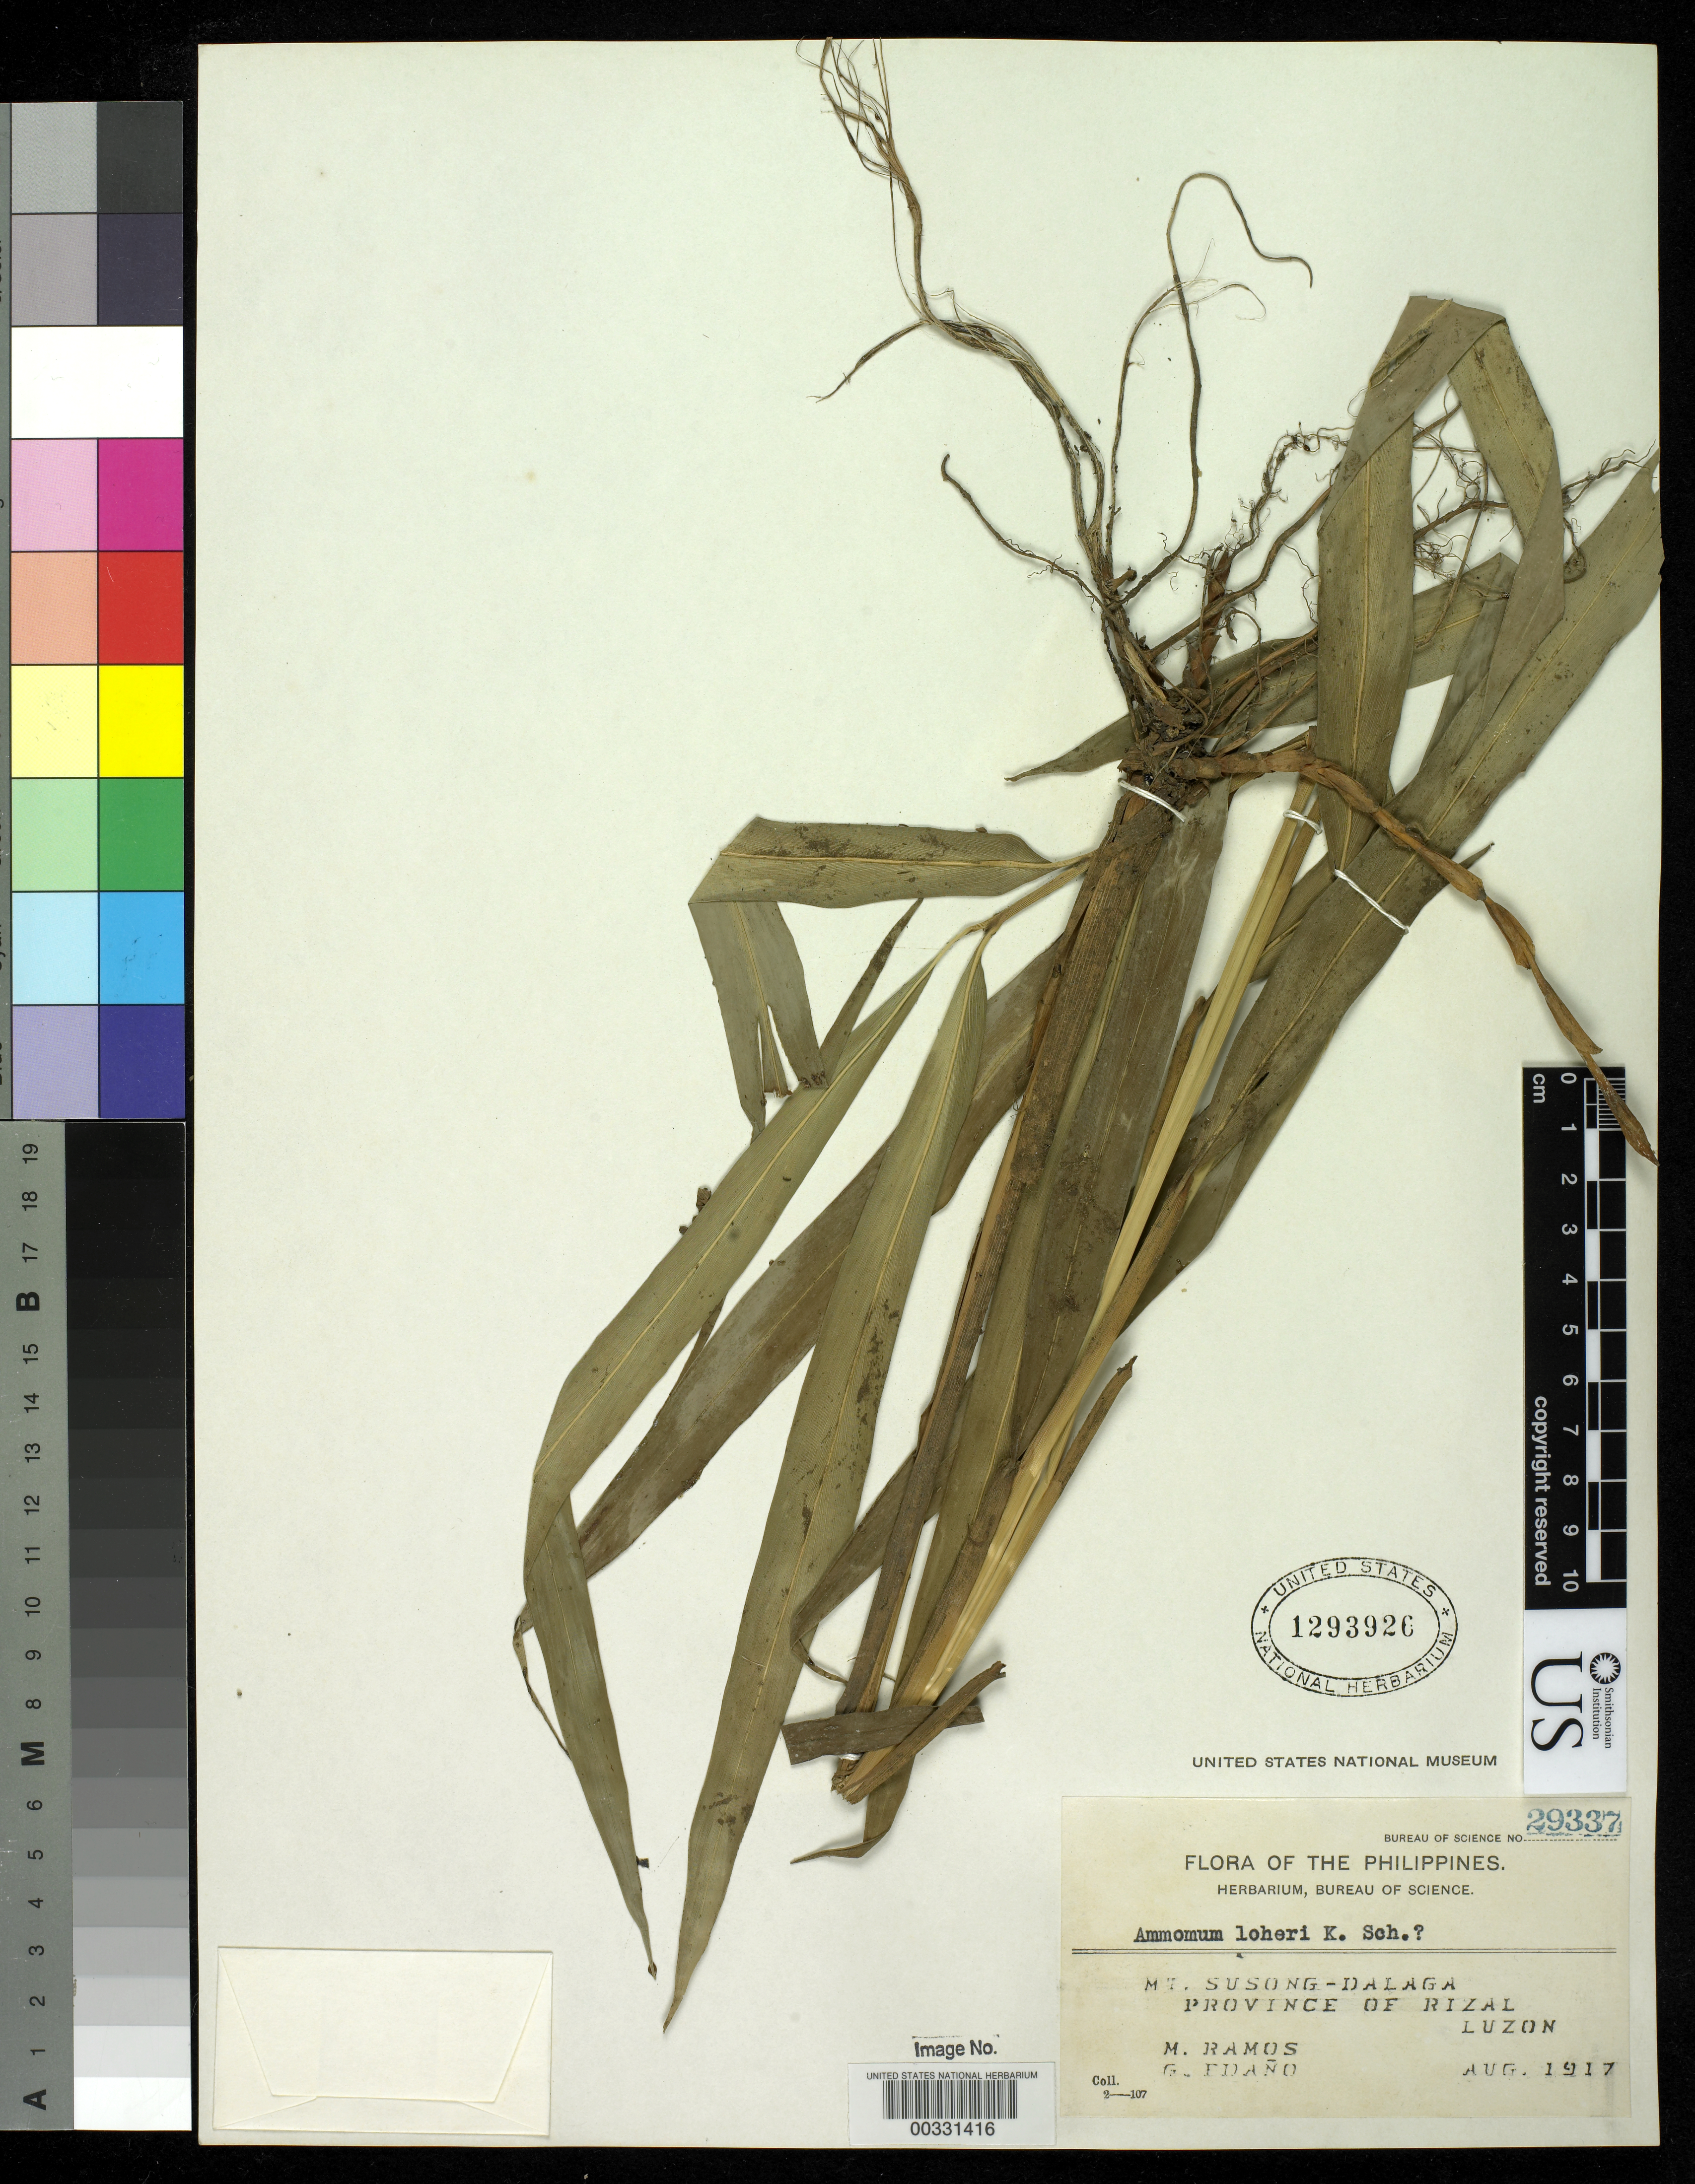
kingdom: Plantae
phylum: Tracheophyta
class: Liliopsida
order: Zingiberales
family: Zingiberaceae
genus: Wurfbainia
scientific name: Wurfbainia elegans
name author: (Ridl.) Škornick. & A.D. Poulsen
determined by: Docot, Rudolph Valentino A.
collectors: M. Ramos & G. E. Edaño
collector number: Bur. Sci. 29337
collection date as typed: Aug 1917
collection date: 1917-08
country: Philippines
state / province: Calabarzon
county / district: Rizal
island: Luzon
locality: Mt susong-dalaga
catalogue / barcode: US 1293926